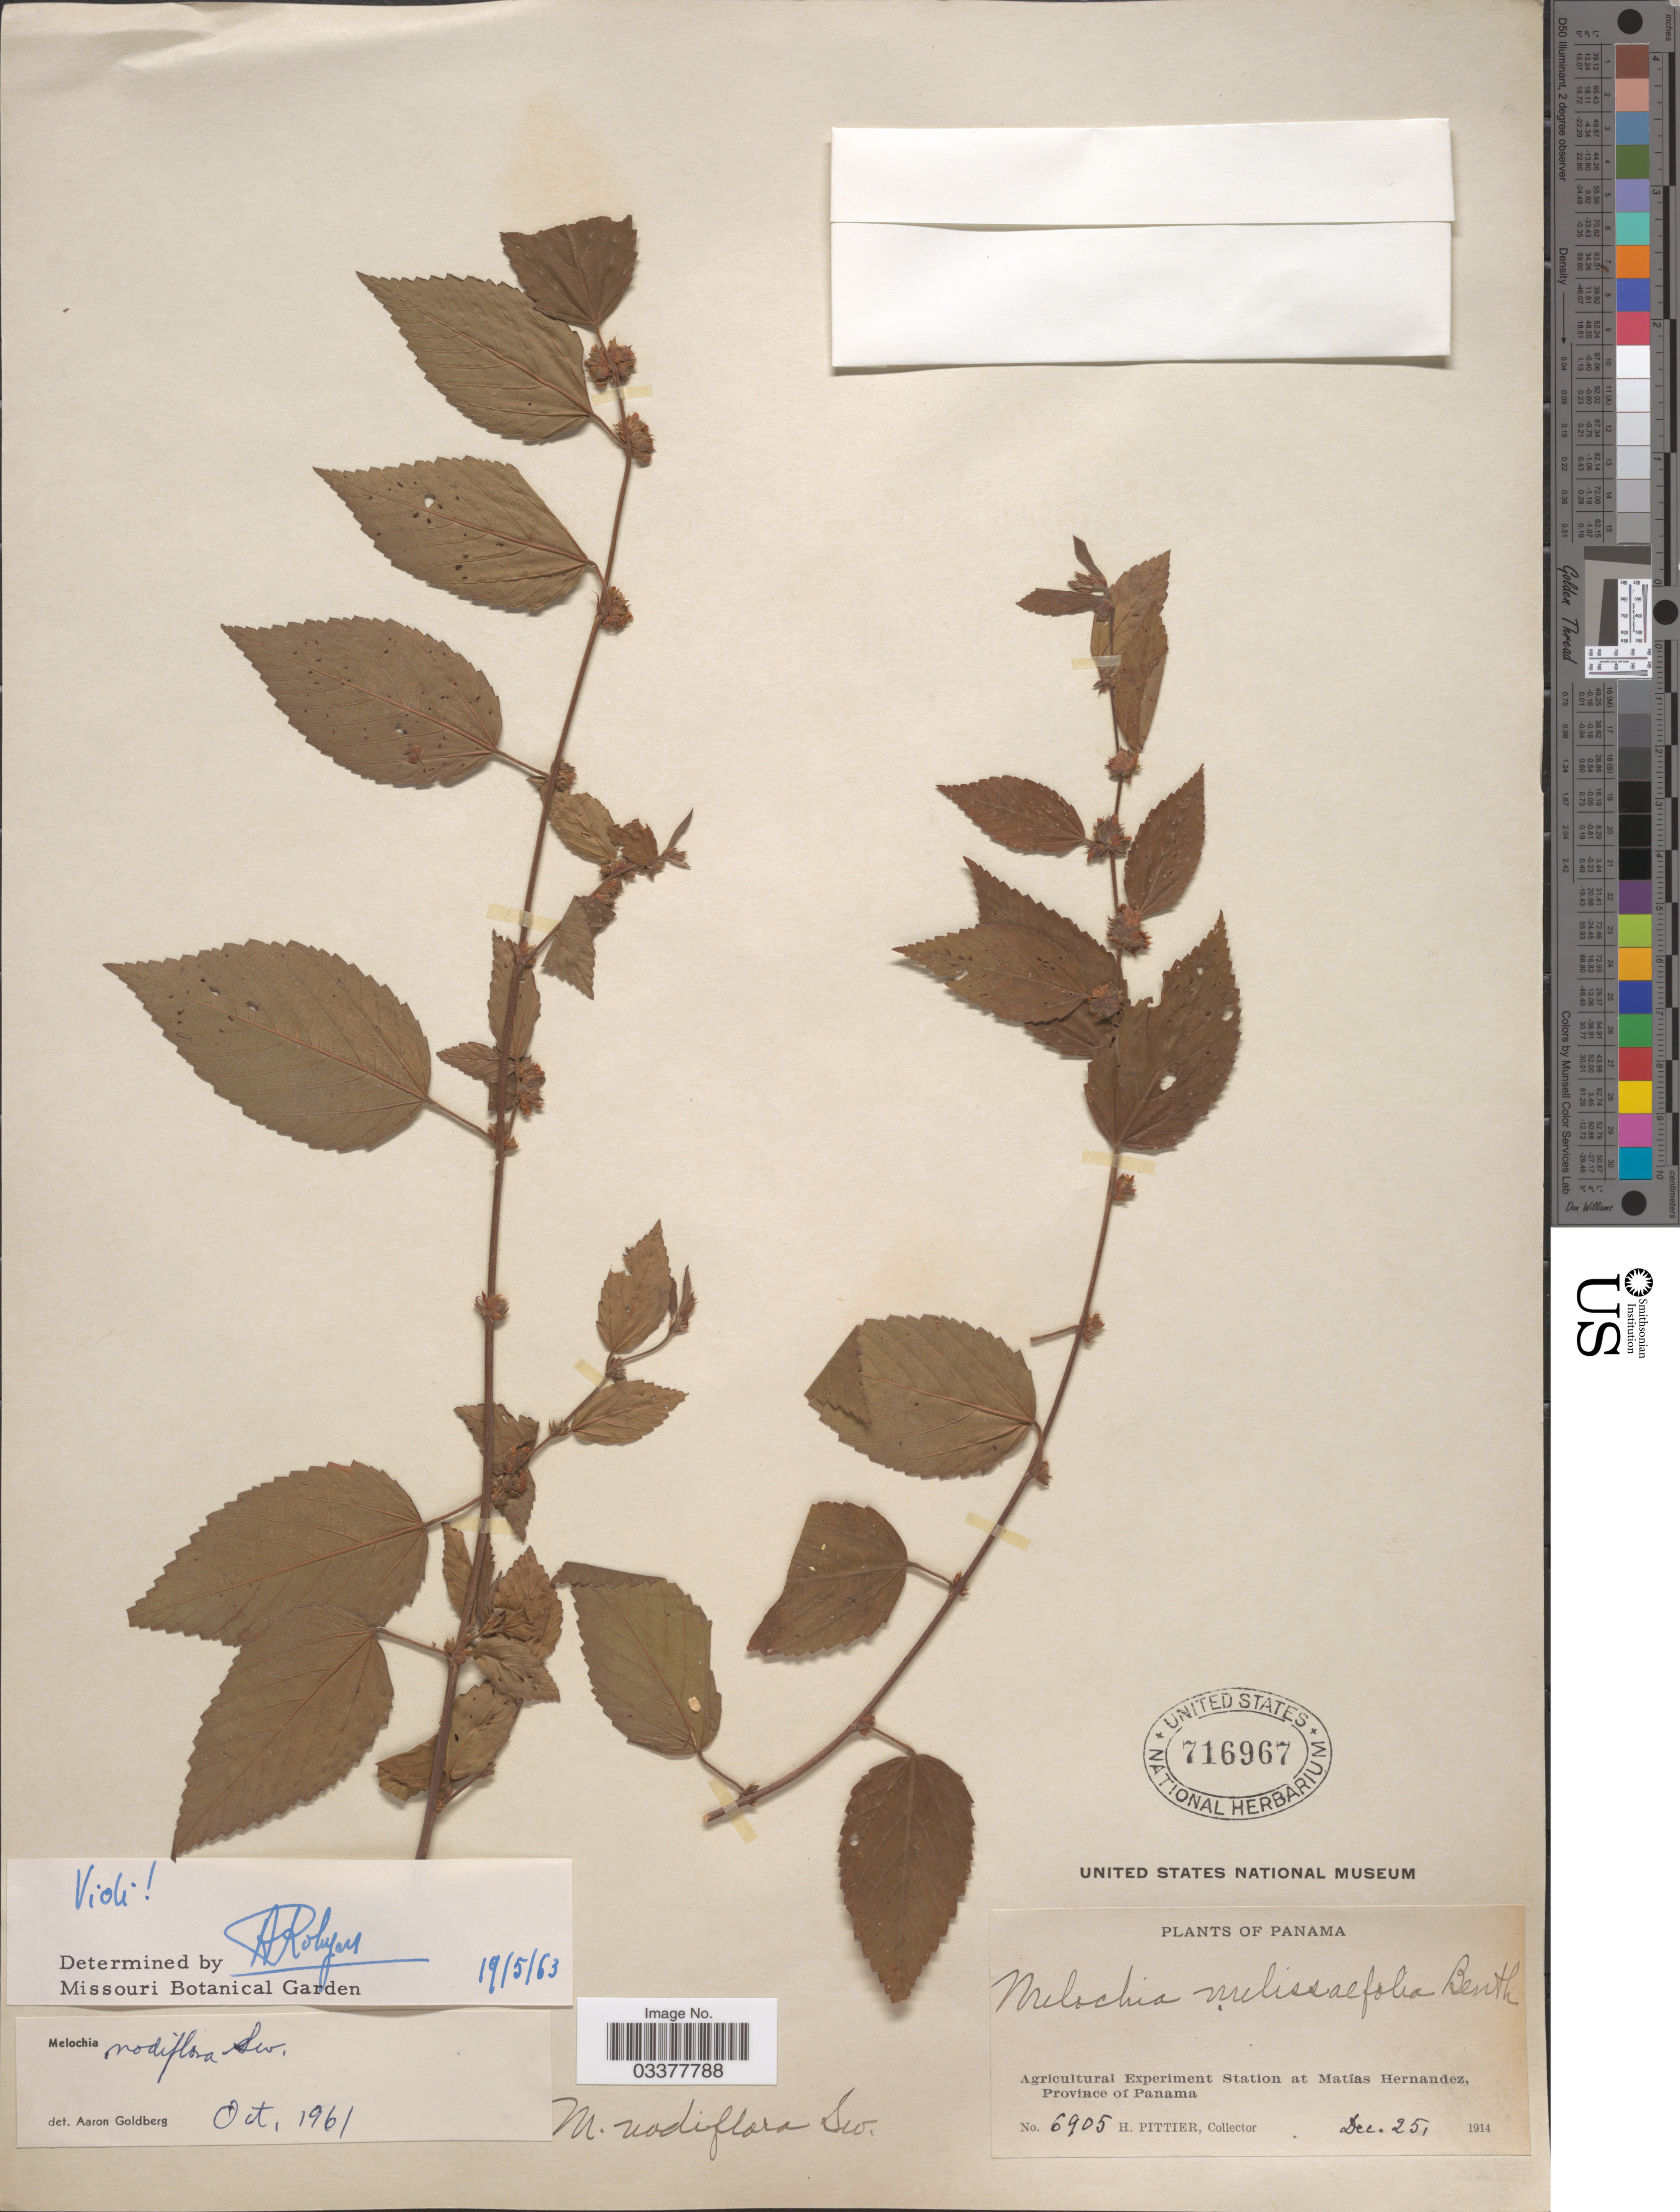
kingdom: Plantae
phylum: Tracheophyta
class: Magnoliopsida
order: Malvales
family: Malvaceae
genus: Melochia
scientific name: Melochia nodiflora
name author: Sw.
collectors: H. F. Pittier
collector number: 6905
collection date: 1914-12-25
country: Panama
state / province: Panamá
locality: Agricultural Experiment Station at Matías Hernandez.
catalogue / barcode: US 716967